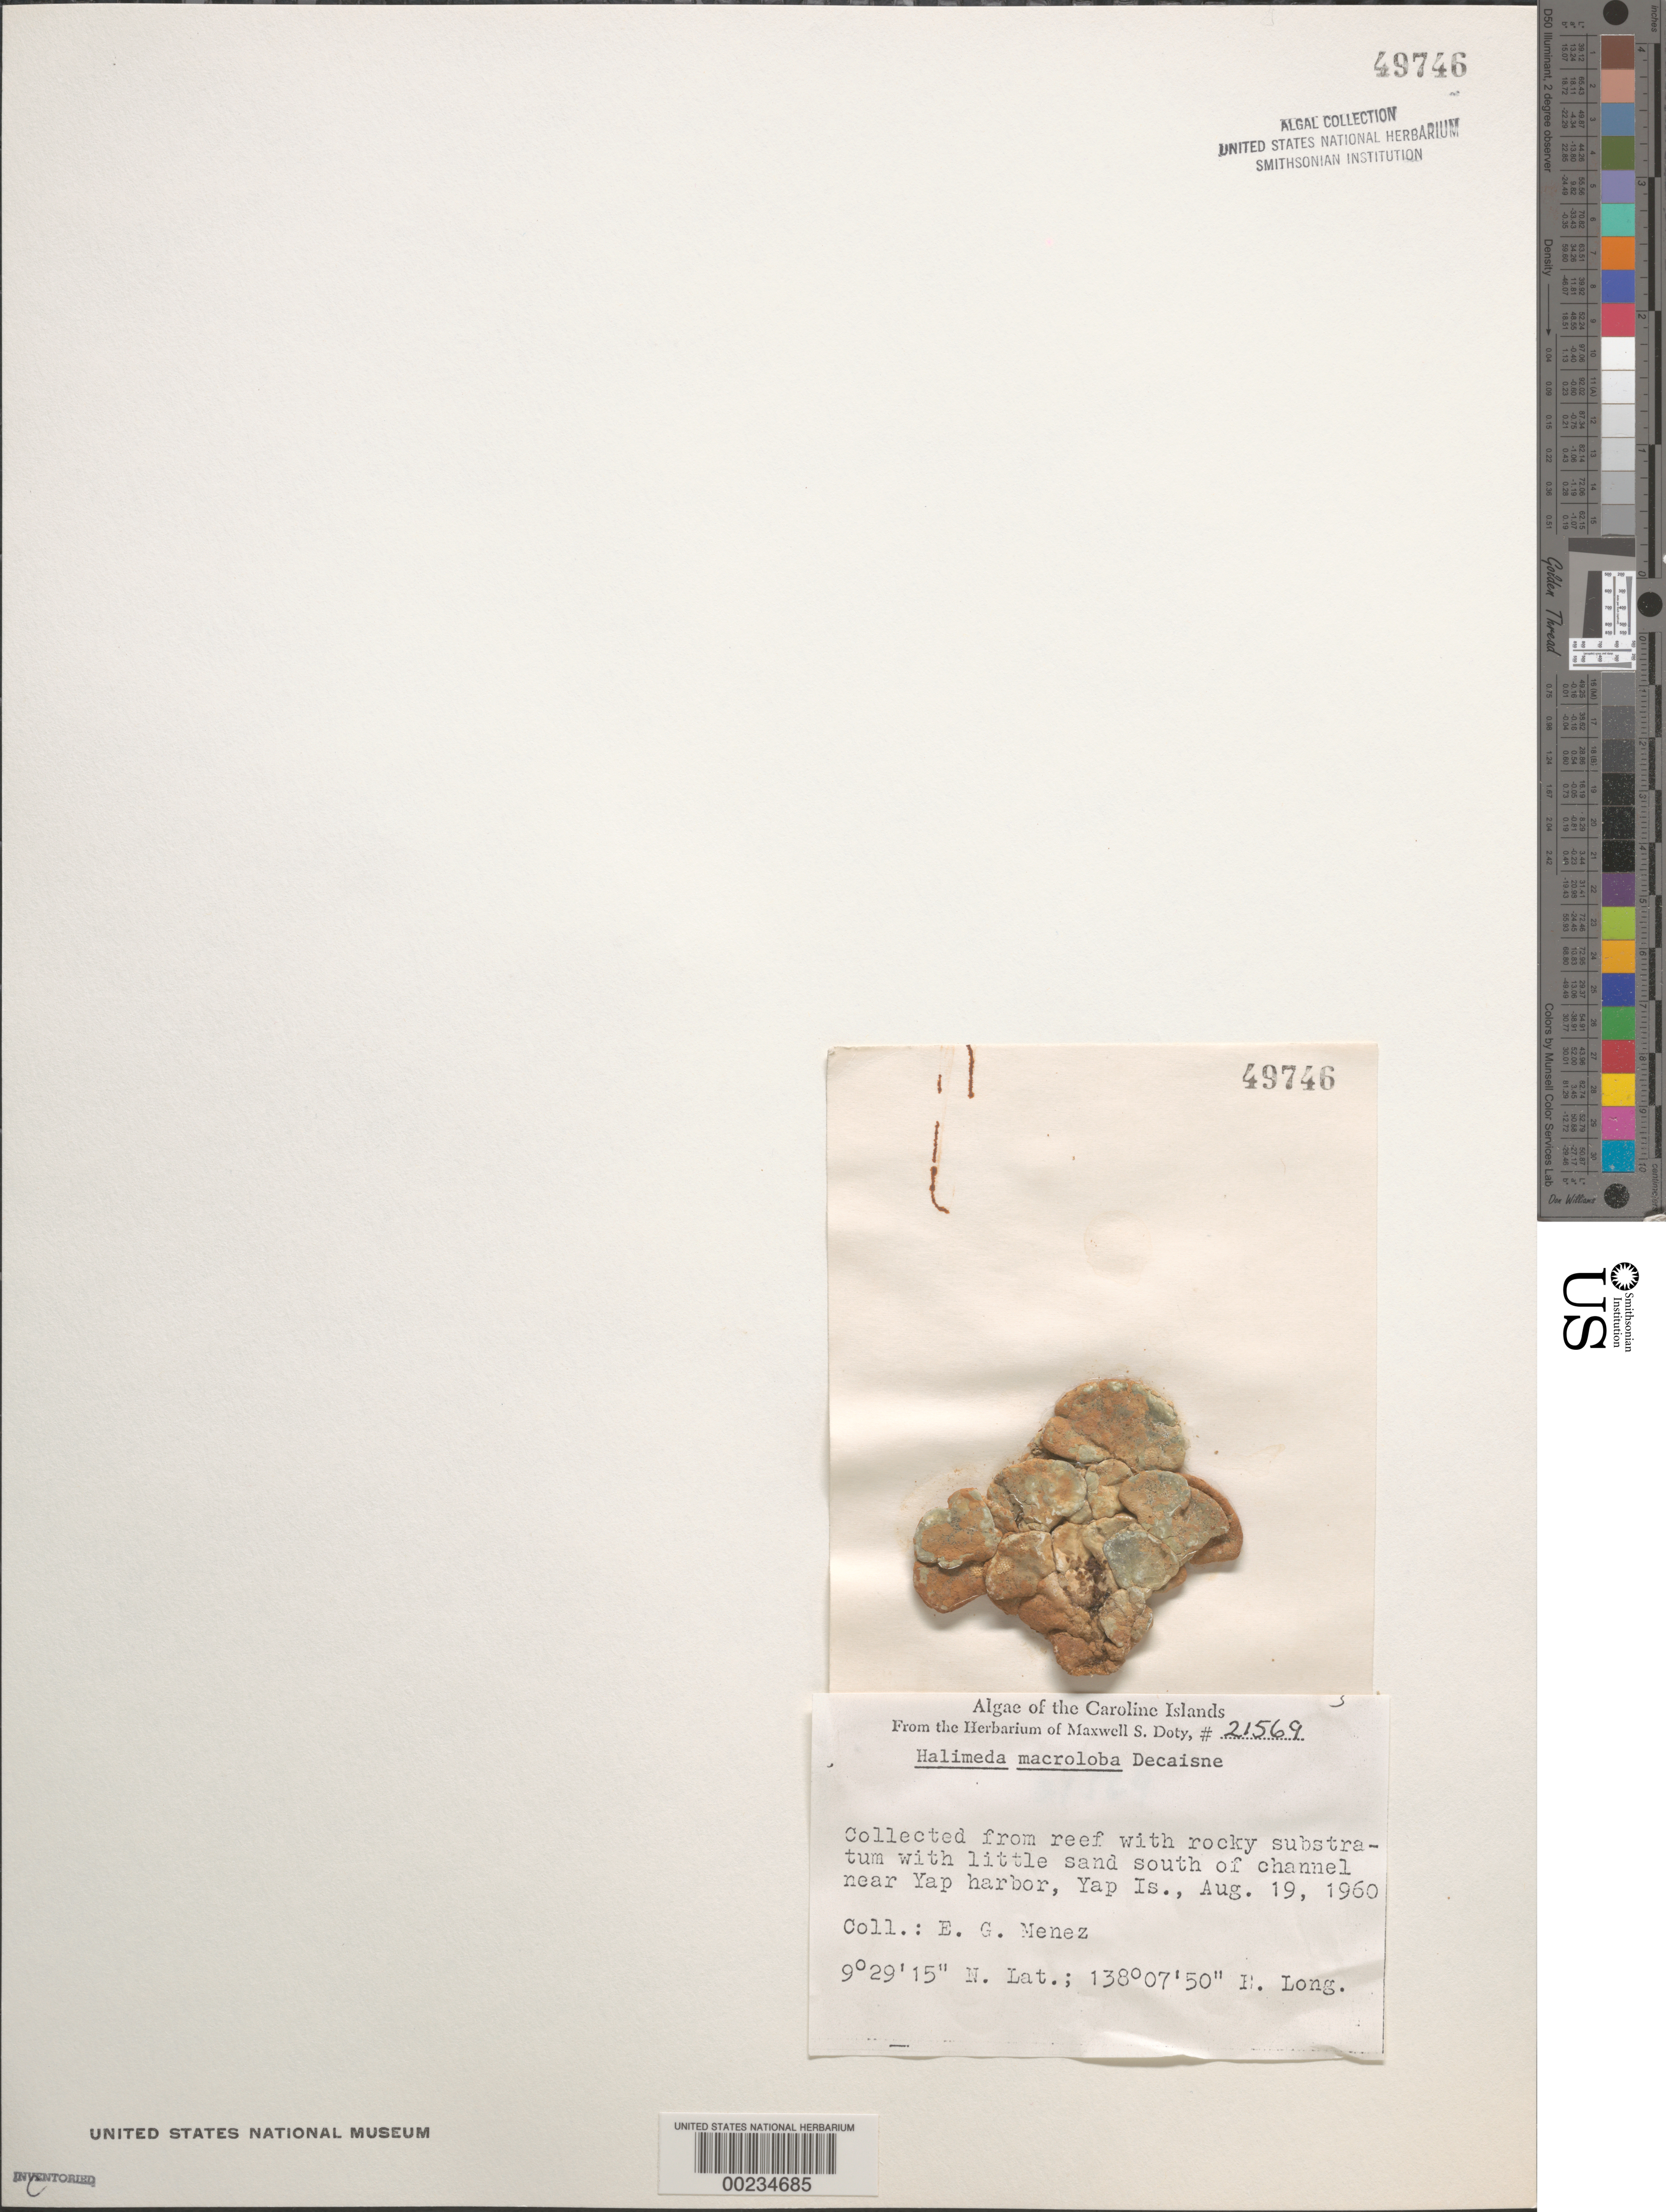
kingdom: Plantae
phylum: Chlorophyta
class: Ulvophyceae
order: Bryopsidales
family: Halimedaceae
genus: Halimeda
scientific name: Halimeda macroloba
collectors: Meñez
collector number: MSD 21569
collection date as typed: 19 Aug 1960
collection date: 1960-08-19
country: Micronesia, Federated States of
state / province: Yap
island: Yap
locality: Near Yap Harbor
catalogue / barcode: US 49746